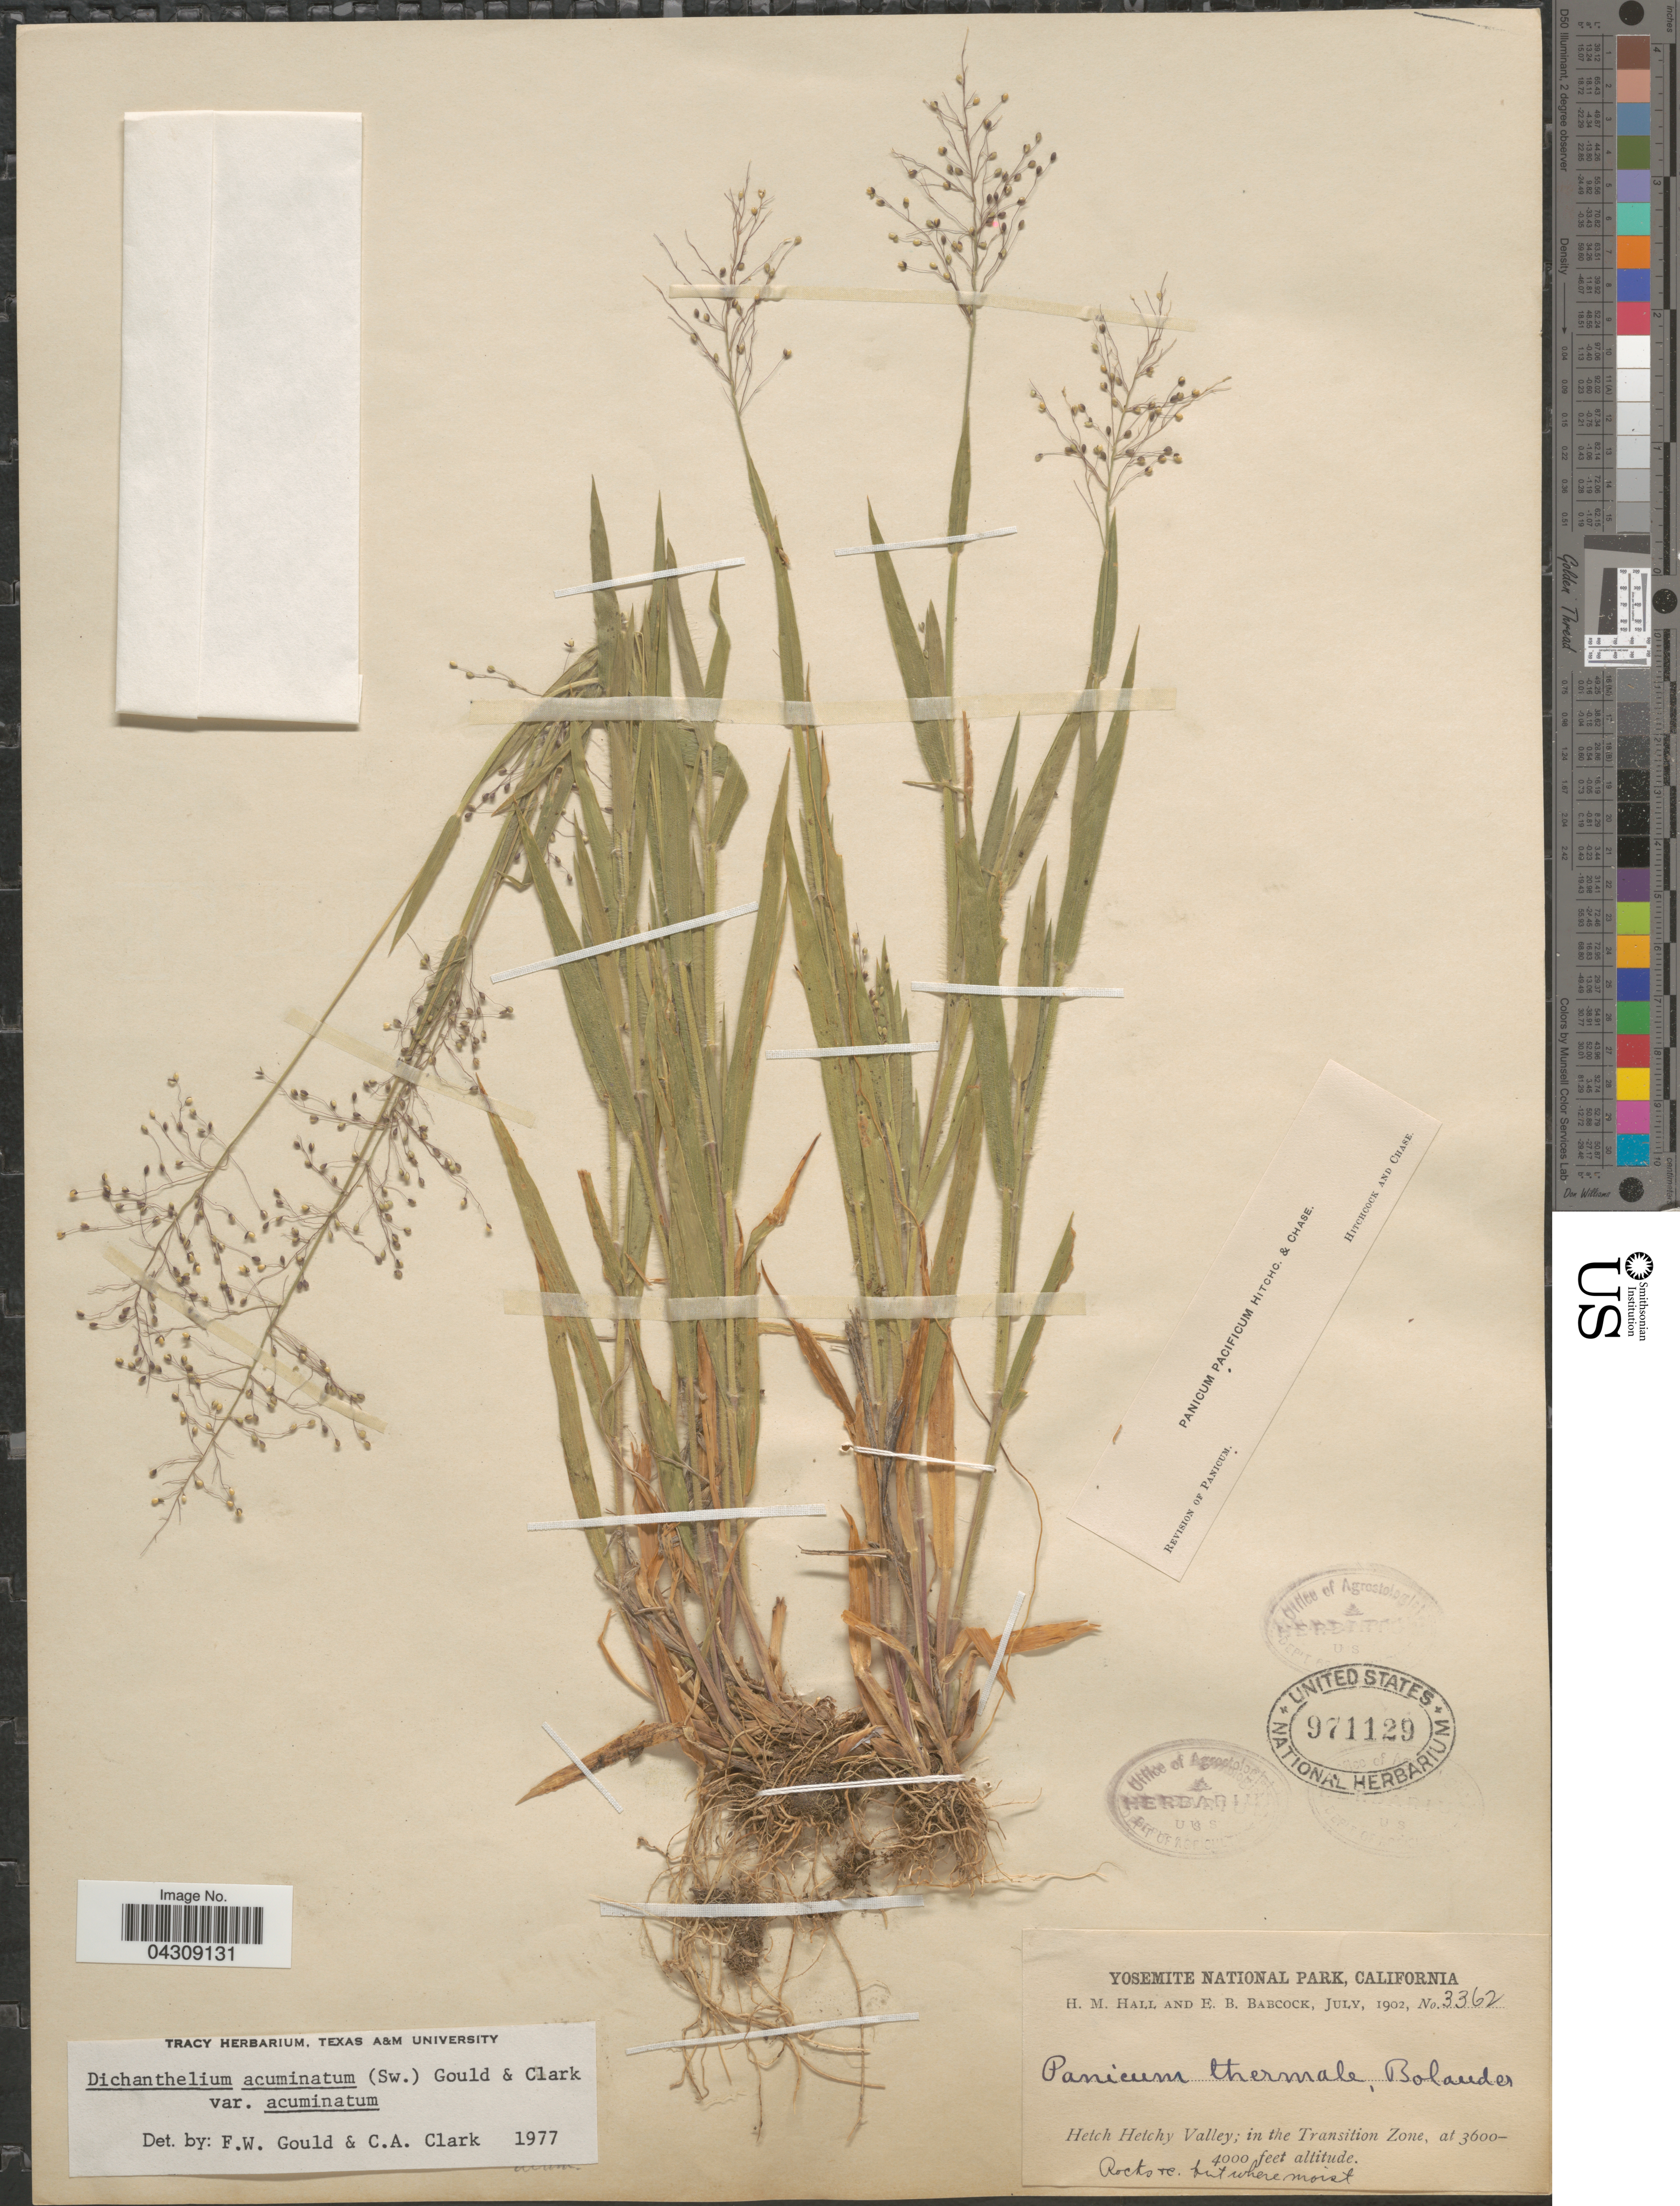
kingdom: Plantae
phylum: Tracheophyta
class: Liliopsida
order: Poales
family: Poaceae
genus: Dichanthelium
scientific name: Dichanthelium acuminatum var. acuminatum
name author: (Sw.) Gould & C.A. Clark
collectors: H. M. Hall & E. B. Babcock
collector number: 3362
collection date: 1902-07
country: United States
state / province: California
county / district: Mariposa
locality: Yosemite National Park. Hetch Hetchy Valley; in the Transition Zone.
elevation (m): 1097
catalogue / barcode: US 971129